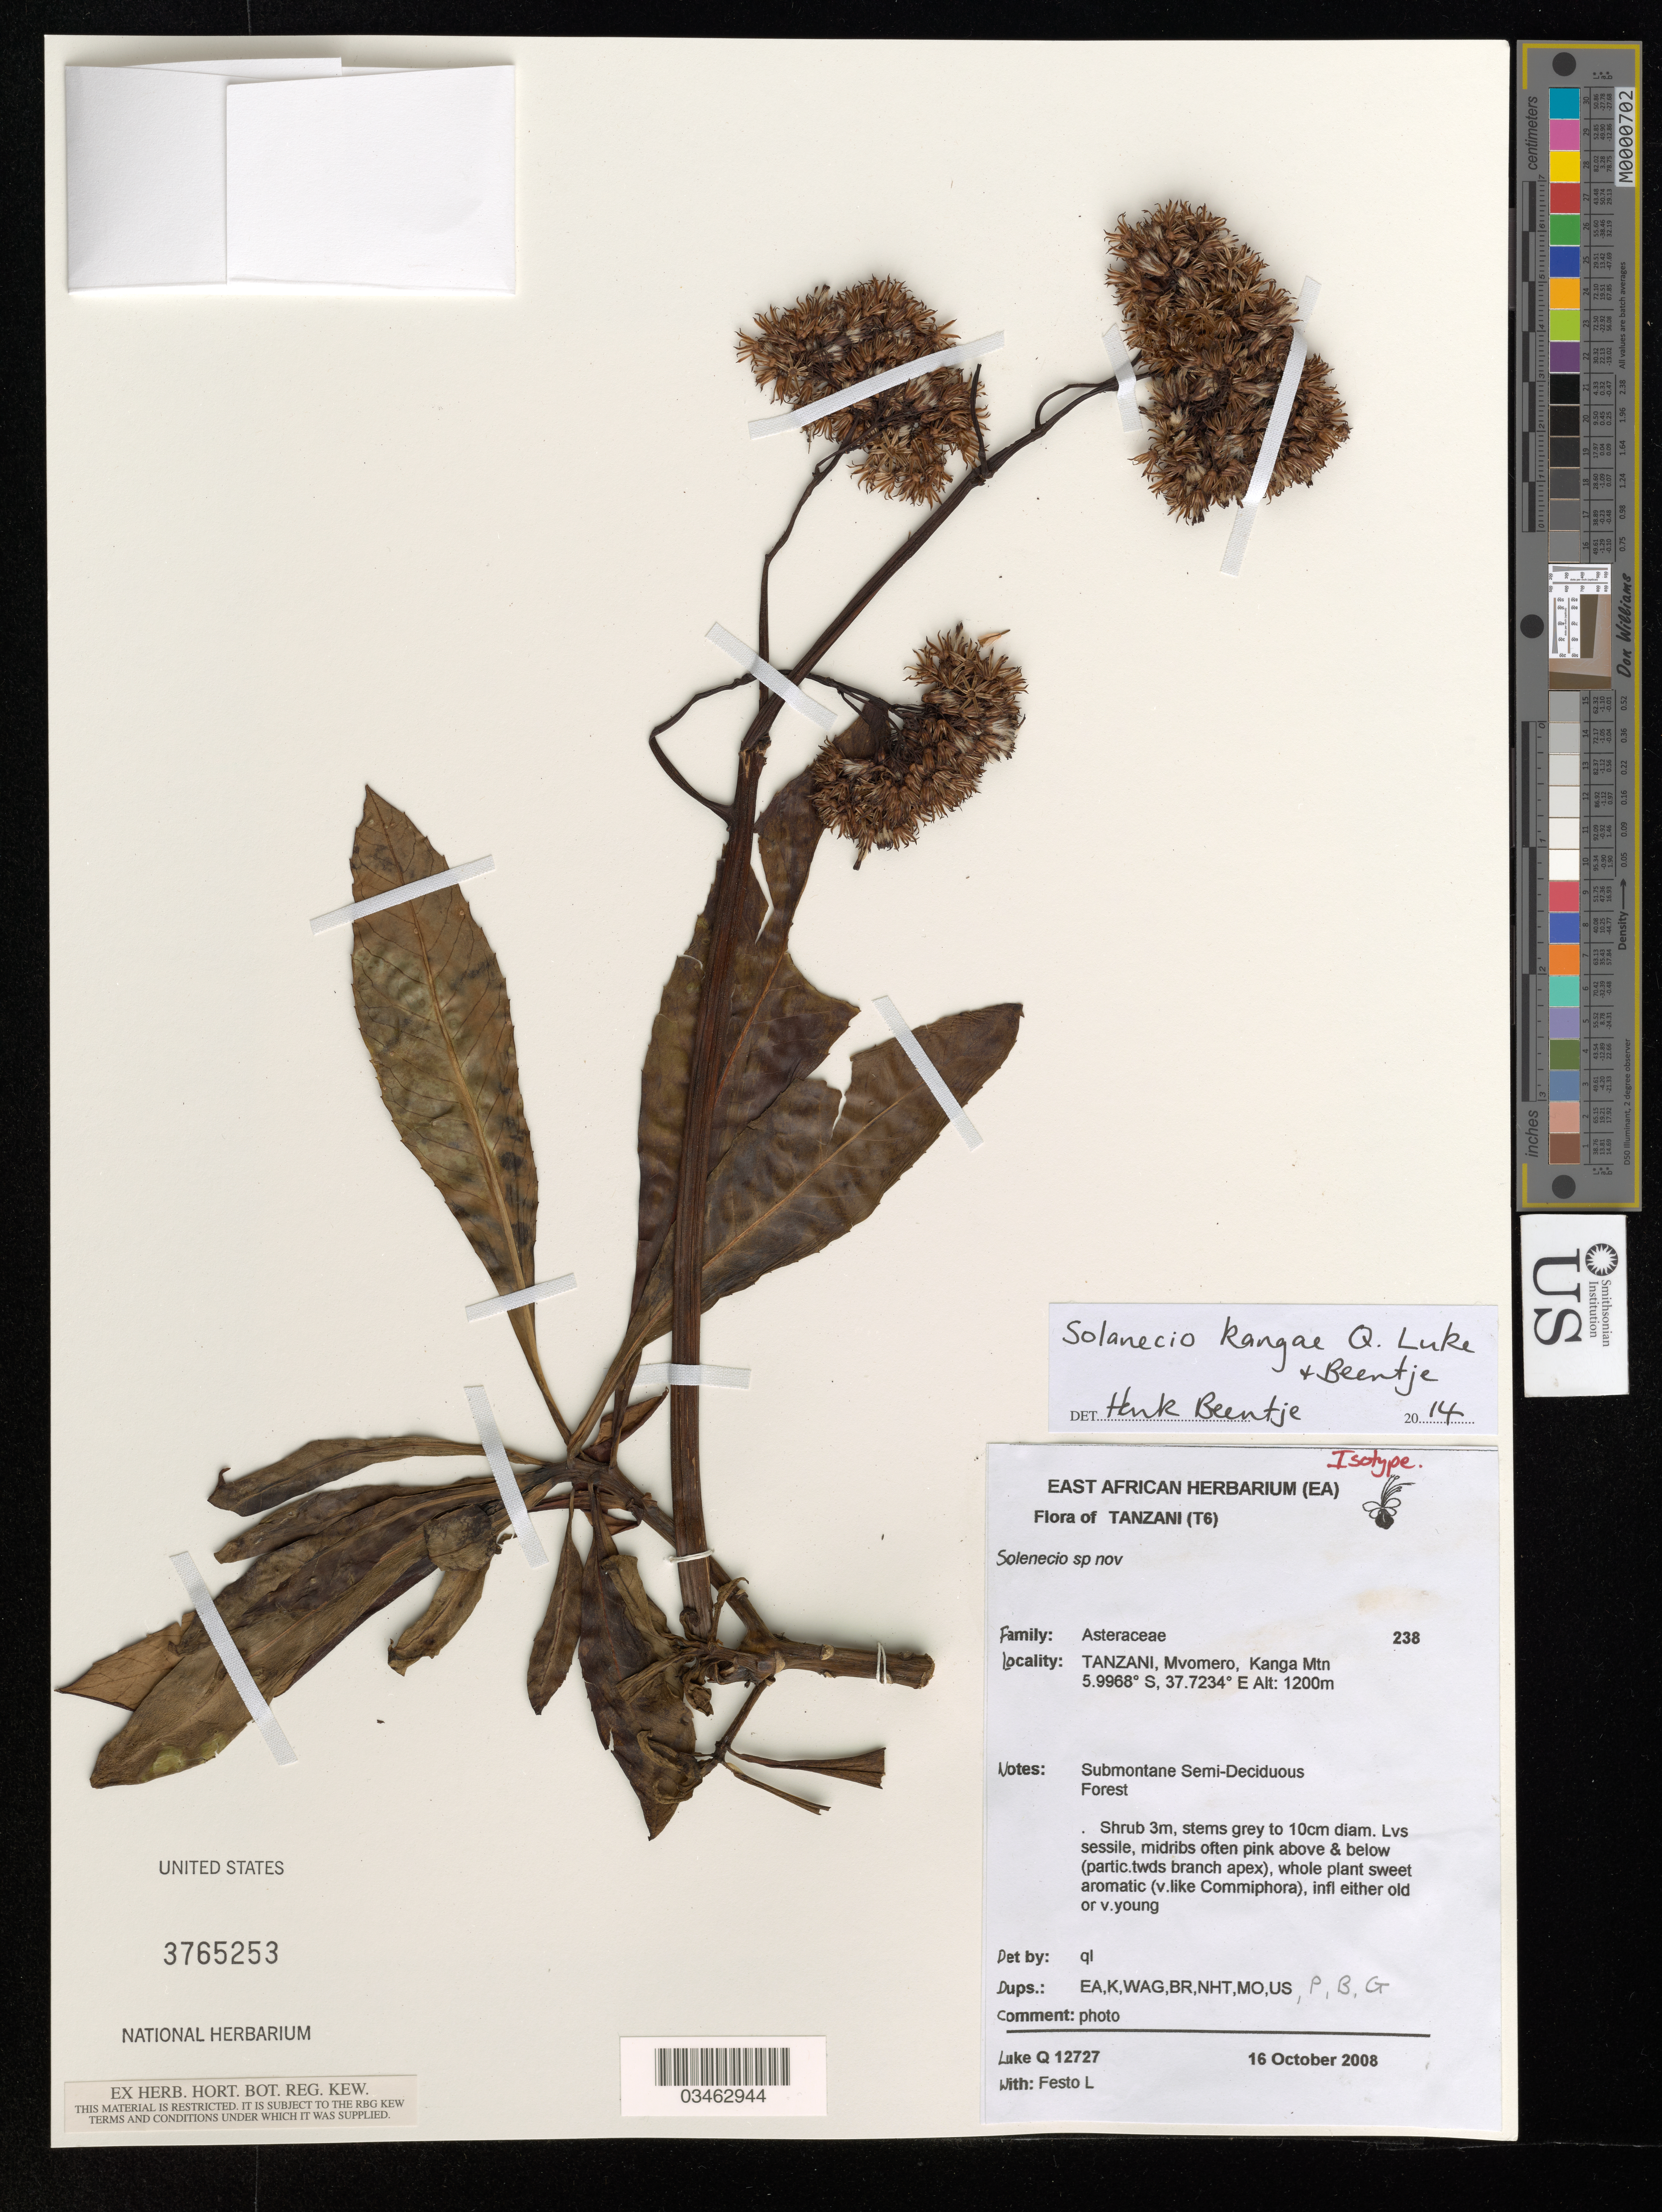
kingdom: Plantae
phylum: Tracheophyta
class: Magnoliopsida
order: Asterales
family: Asteraceae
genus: Solanecio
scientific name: Solanecio kangae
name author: Q. Luke & Beentje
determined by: Beentje, H. J.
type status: Isotype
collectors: Q. Luke & L. Festo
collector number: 12727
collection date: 2008-10-16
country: Tanzania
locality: Mvomero, Kanga Mtn.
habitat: Submontane Semi-Deciduous Forest.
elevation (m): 1200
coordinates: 5.9968 S, 37.7234 E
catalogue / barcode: US 3765253